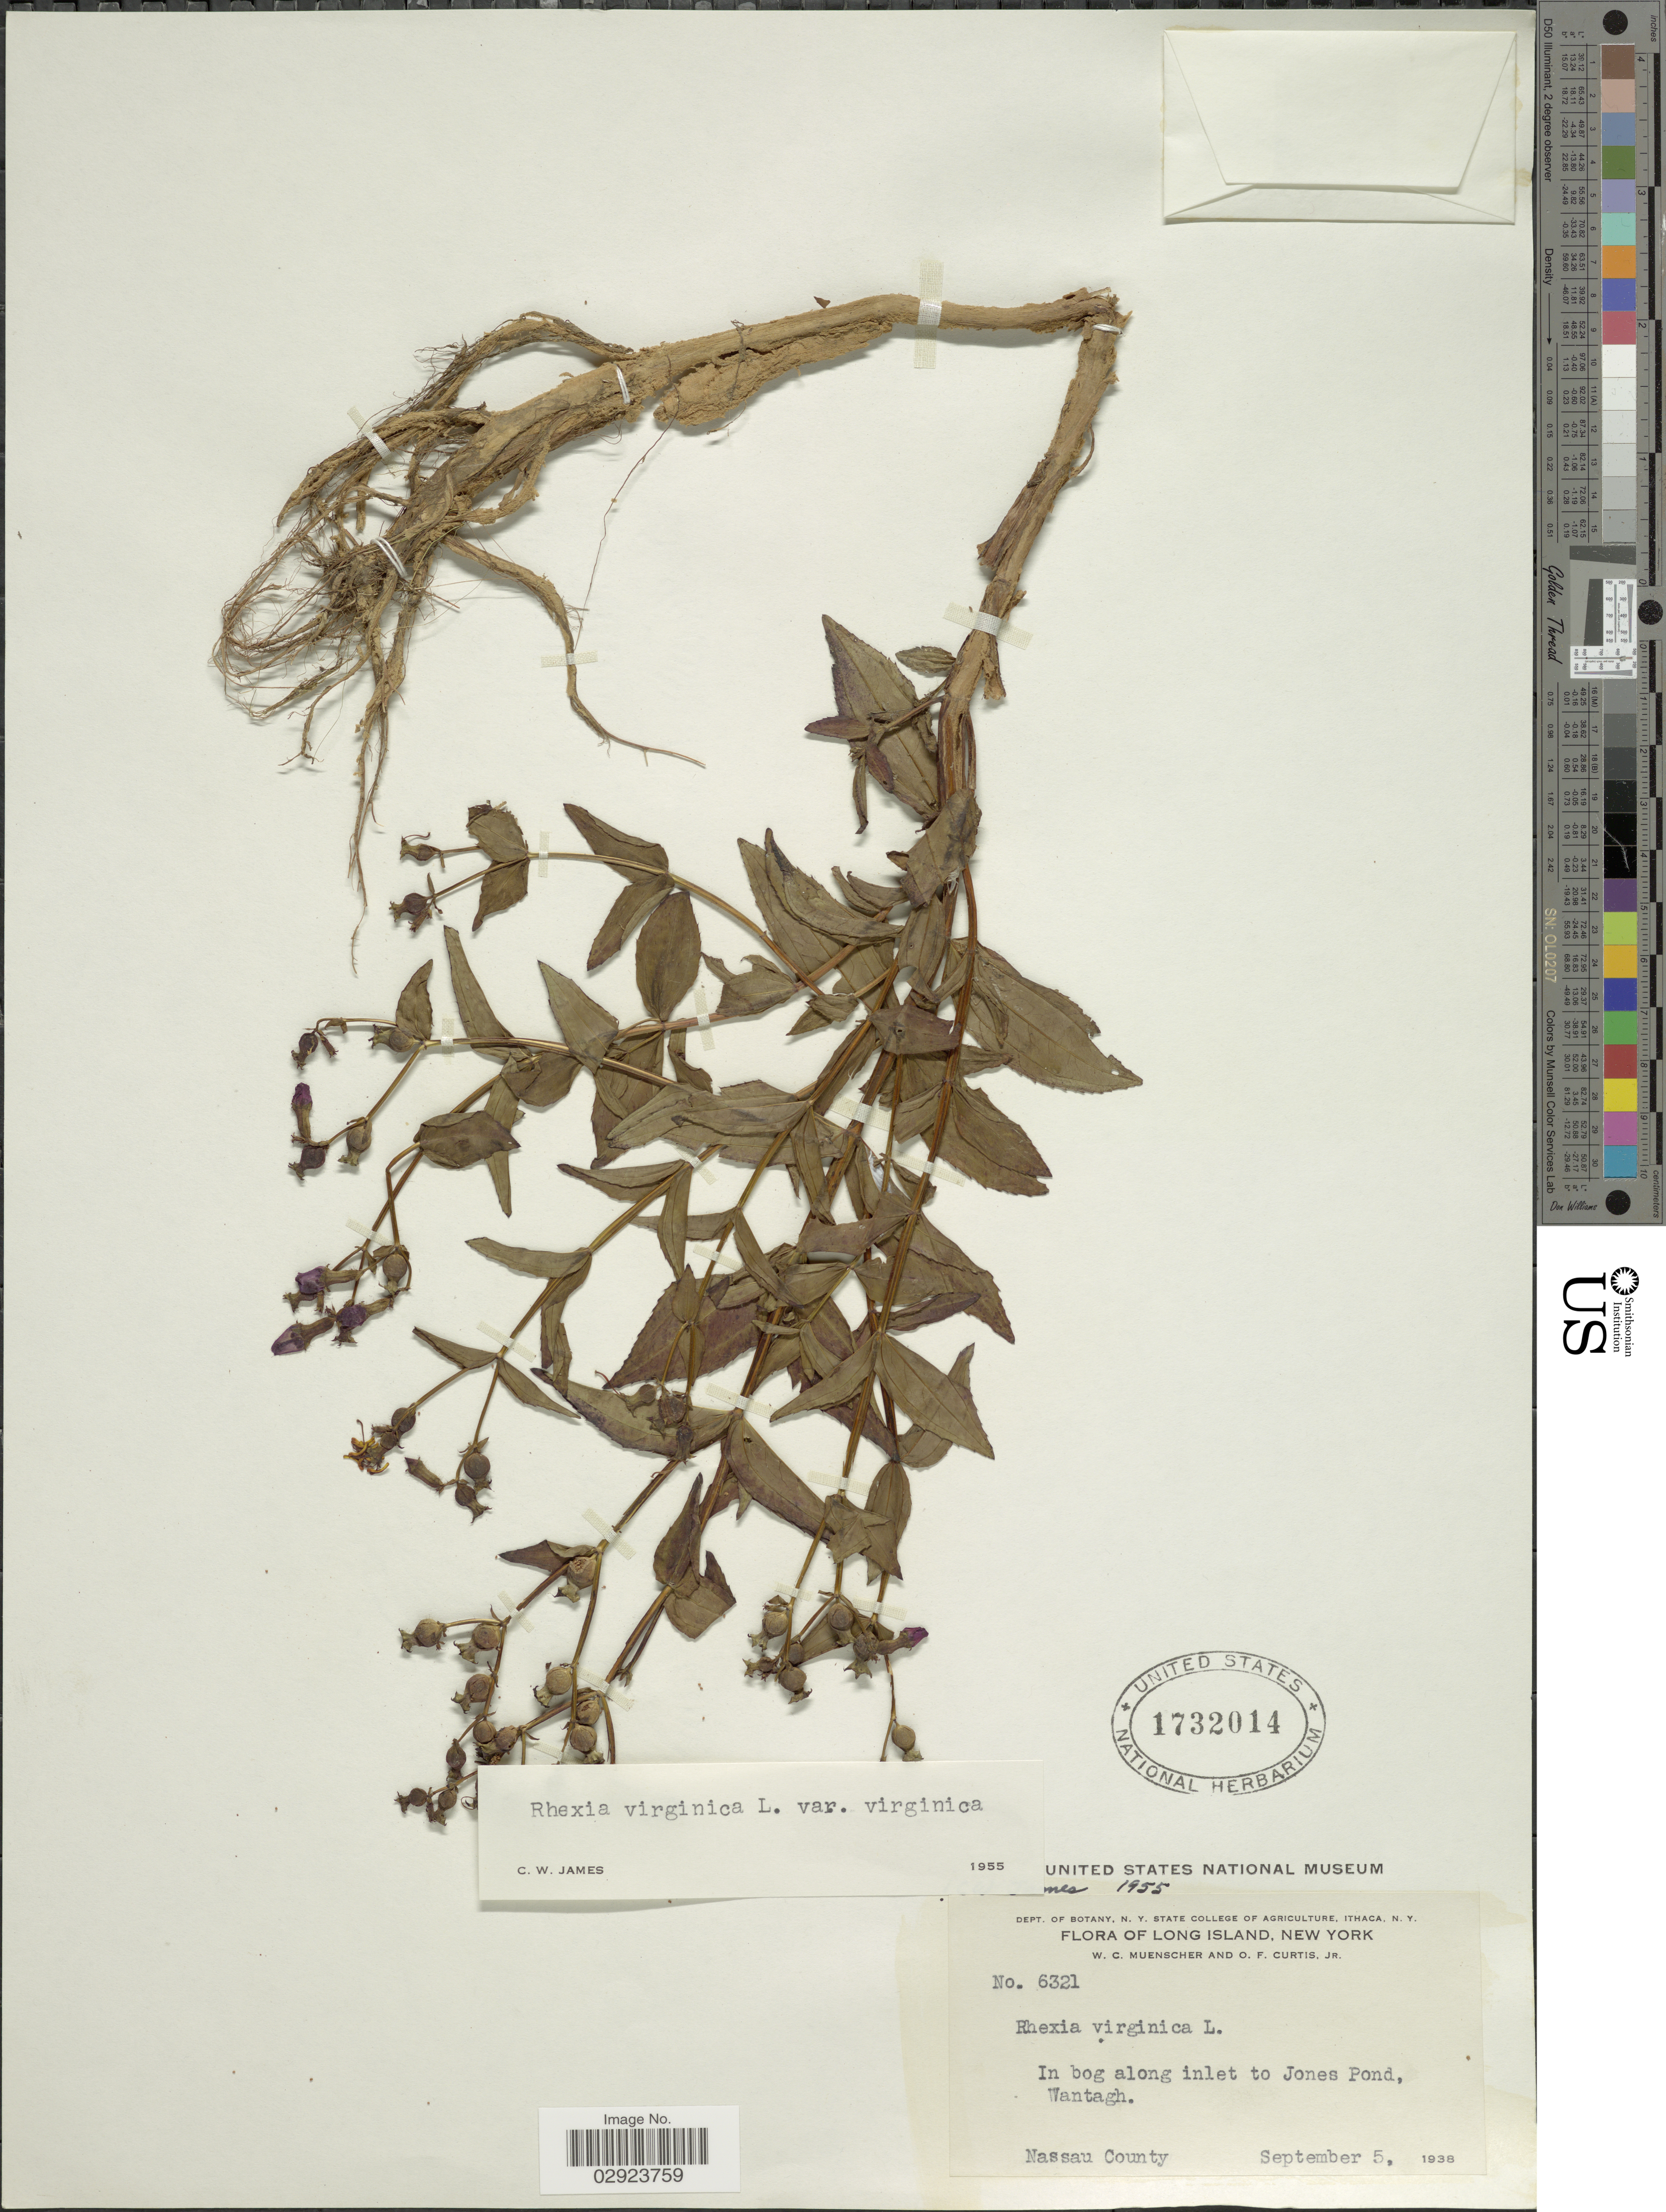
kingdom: Plantae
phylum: Tracheophyta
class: Magnoliopsida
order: Myrtales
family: Melastomataceae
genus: Rhexia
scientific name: Rhexia virginica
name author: L.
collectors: W. Muenscher & O. Curtis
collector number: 6321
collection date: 1938-09-05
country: United States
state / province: New York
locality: Long Island. Along inlet to Jones Pond, Wantagh. Nassau County.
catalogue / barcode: US 1732014